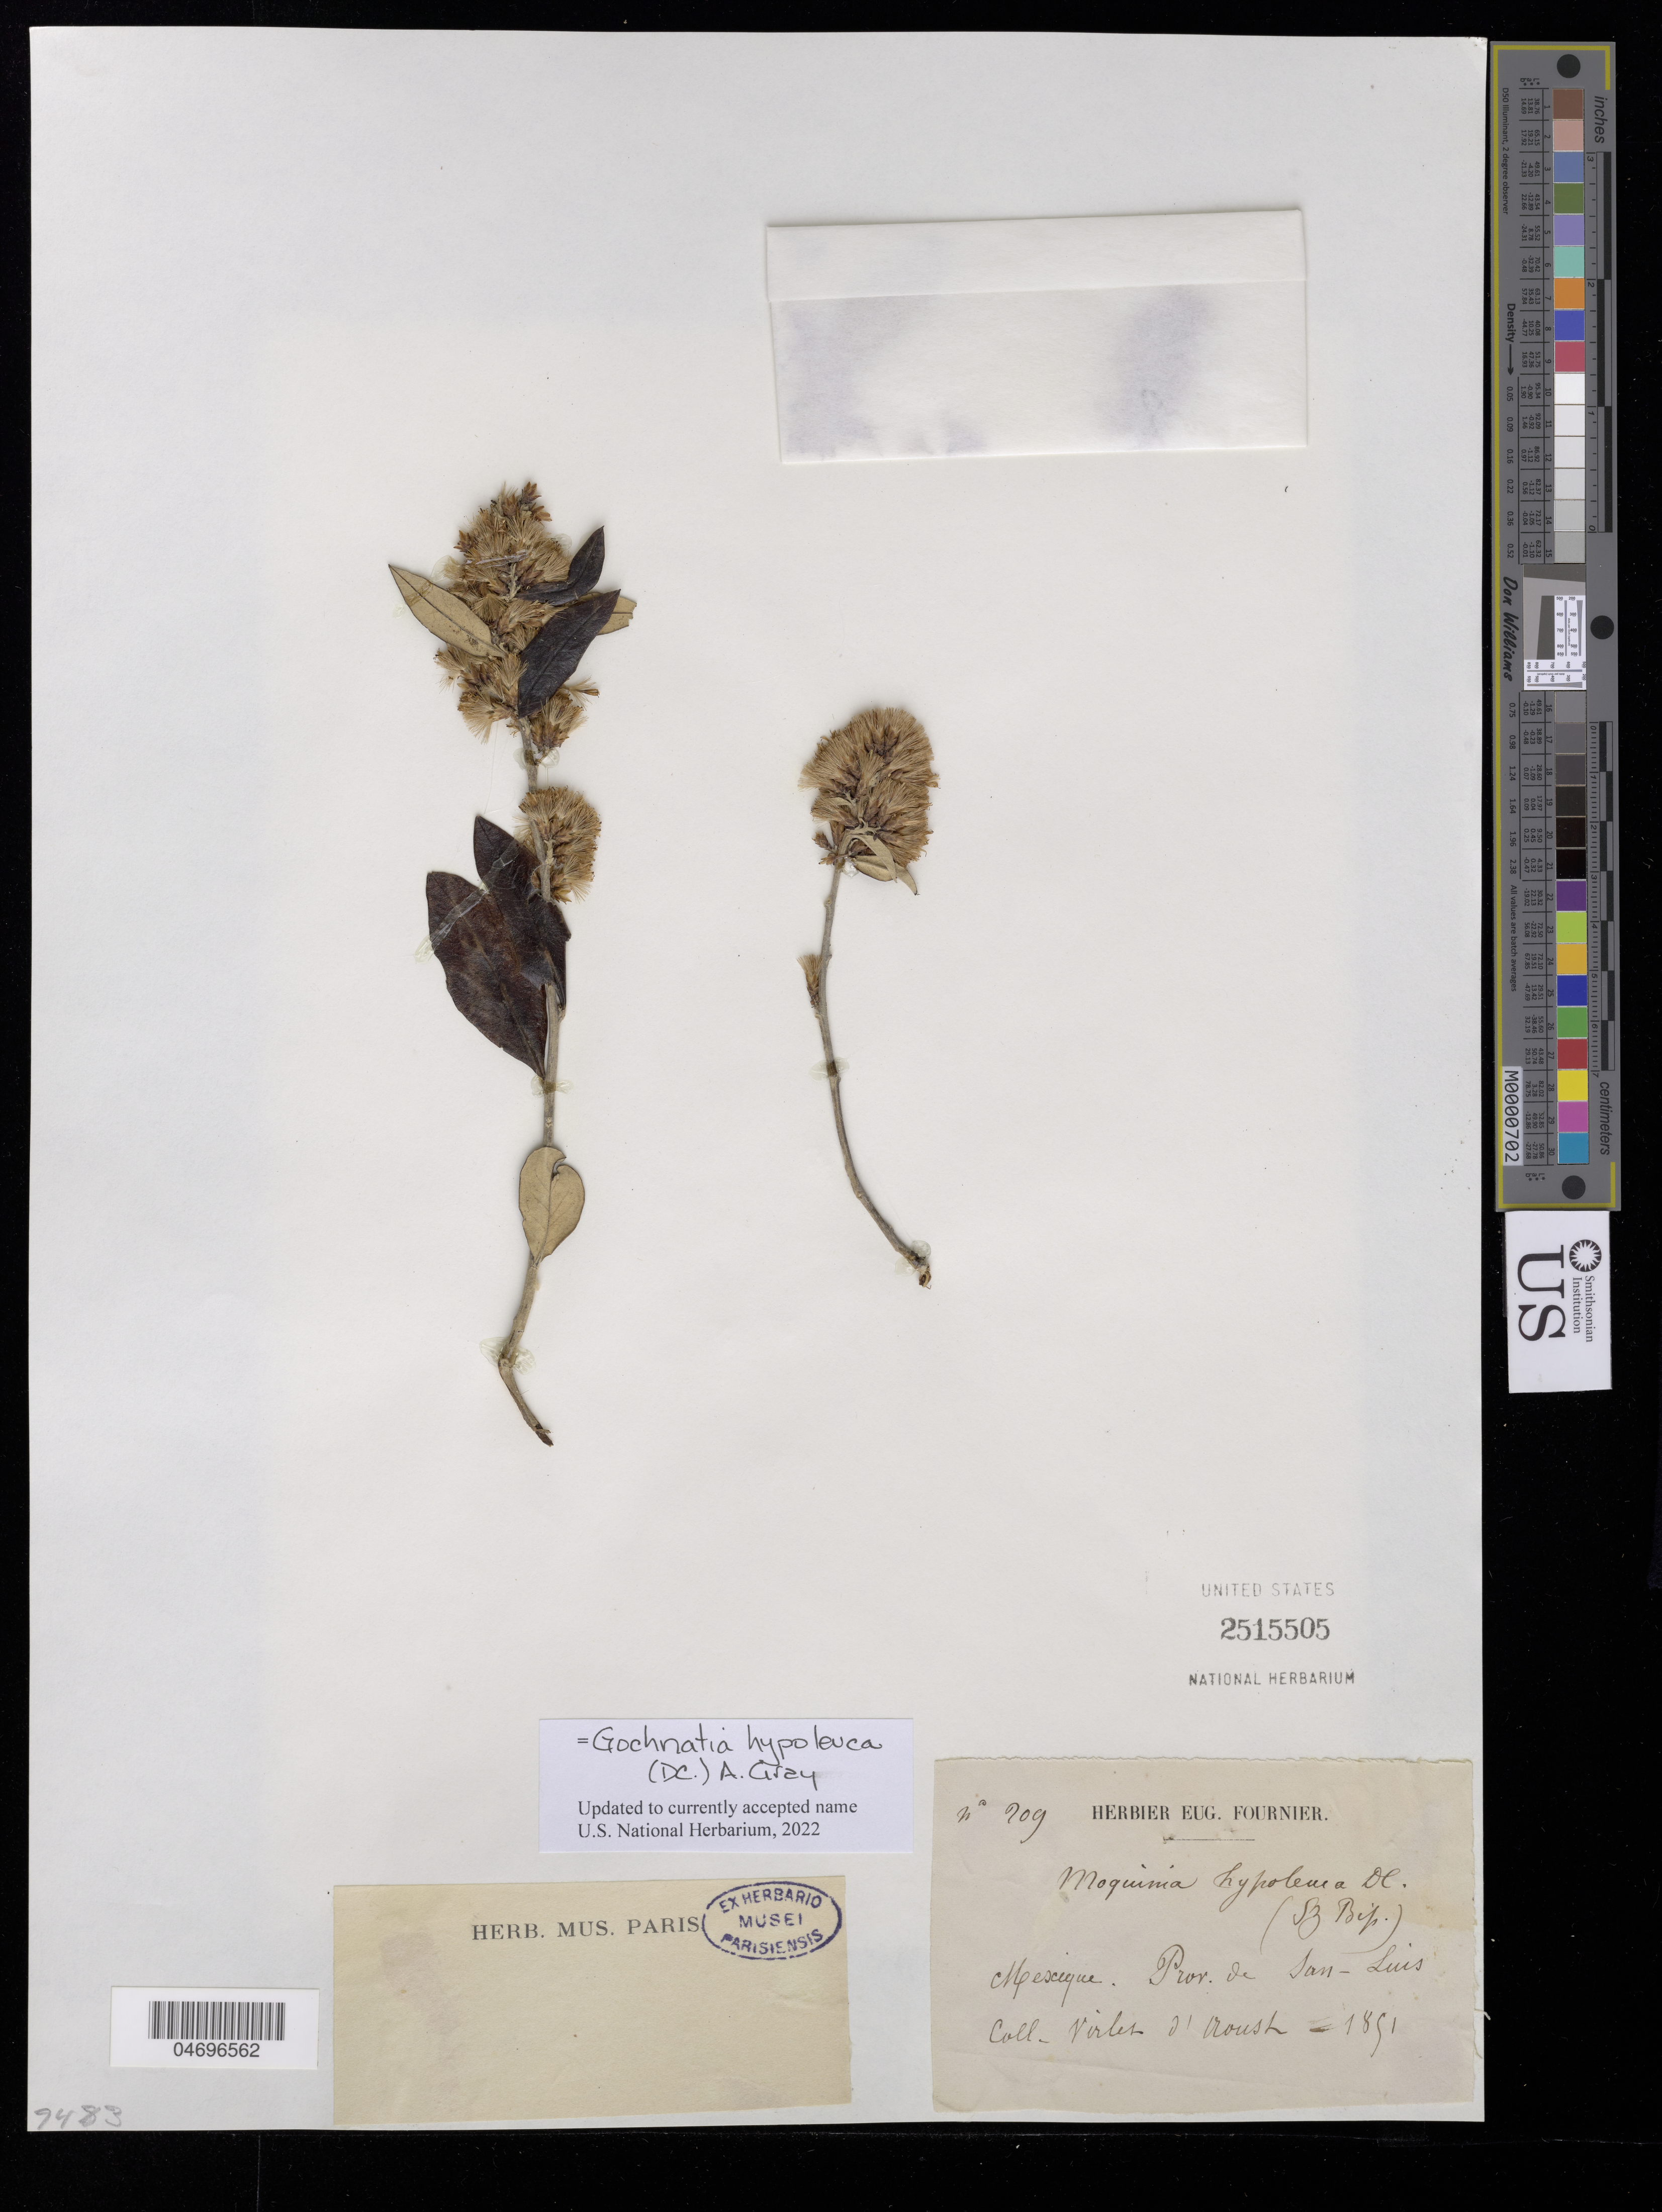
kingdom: Plantae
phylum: Tracheophyta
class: Magnoliopsida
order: Asterales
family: Asteraceae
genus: Nahuatlea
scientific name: Nahuatlea hypoleuca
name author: (DC.) V.A. Funk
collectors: V. O'Roush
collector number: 709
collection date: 1891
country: Argentina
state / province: San Luis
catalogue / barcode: US 2515505